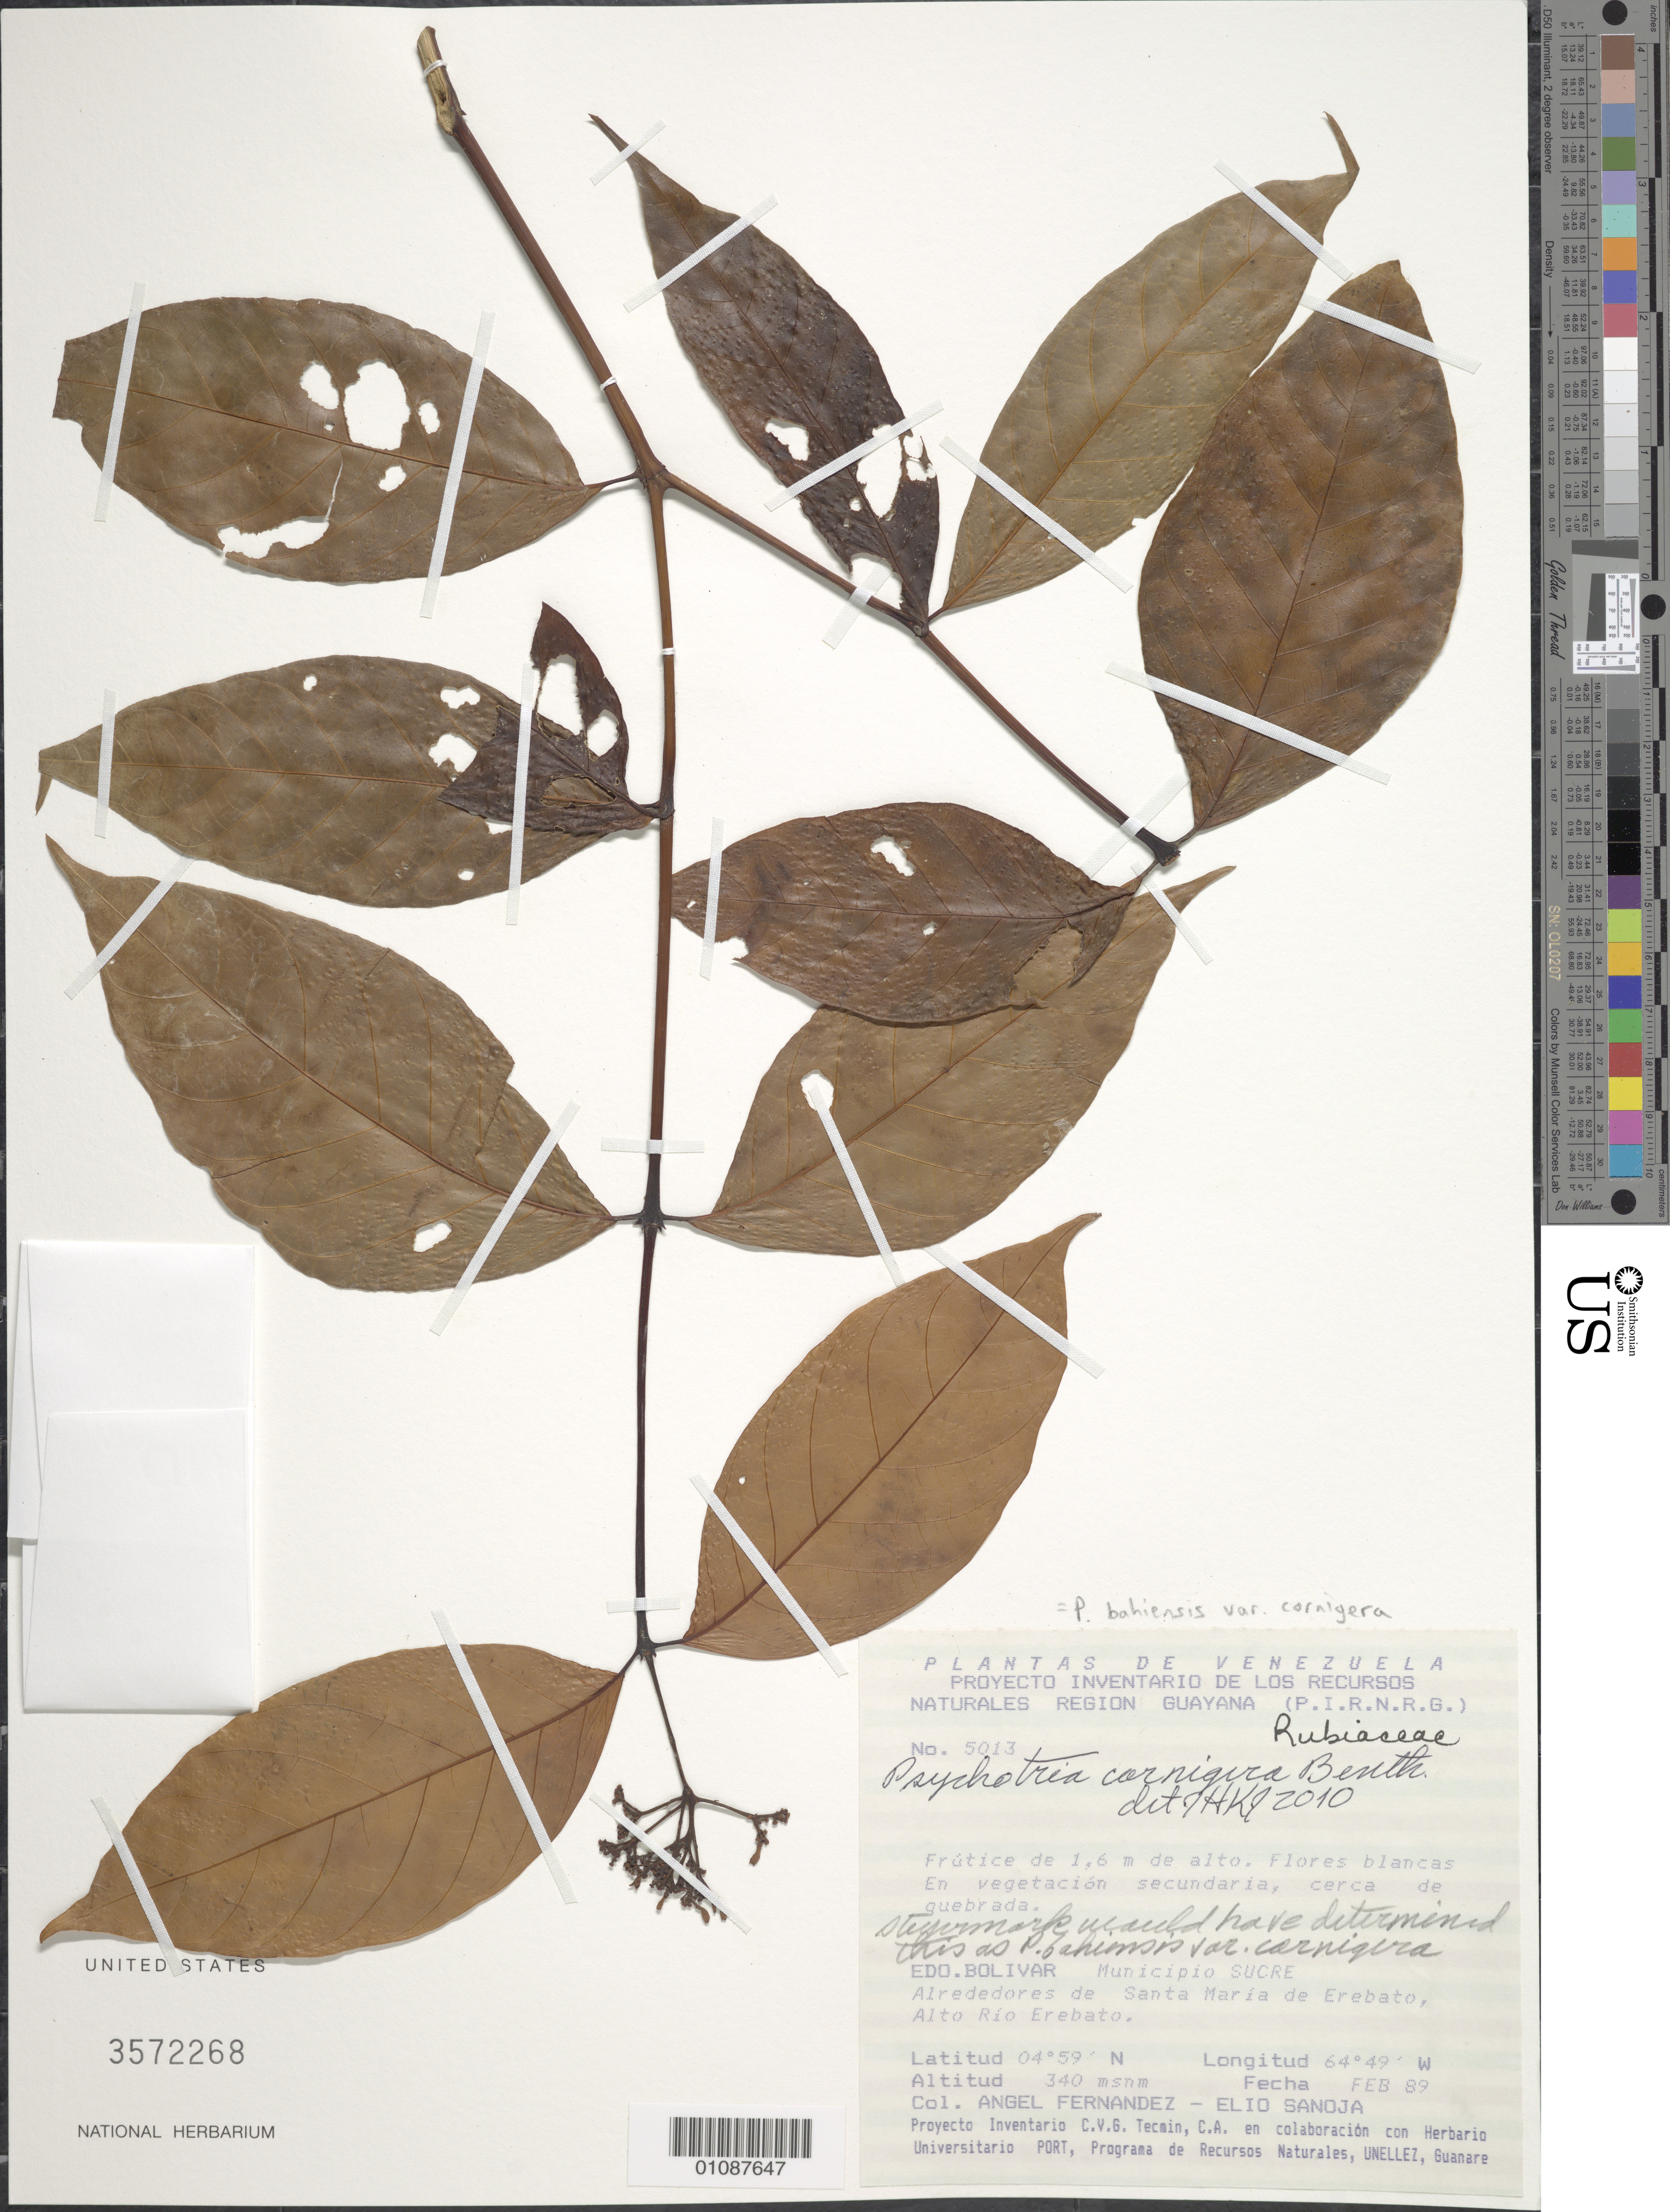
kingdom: Plantae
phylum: Tracheophyta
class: Magnoliopsida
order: Gentianales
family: Rubiaceae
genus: Psychotria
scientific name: Psychotria carnigera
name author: Benth.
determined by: Kirkbride, J. H.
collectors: A. Fernández & E. Sanoja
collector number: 5013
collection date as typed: Feb-89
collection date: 1989-02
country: Venezuela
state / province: Bolívar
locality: Mun. Sucre, Santa María de Erebato, Alto Río Erebato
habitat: Vegetacion secundaria, cerca de quebrada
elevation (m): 340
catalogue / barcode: US 3572268